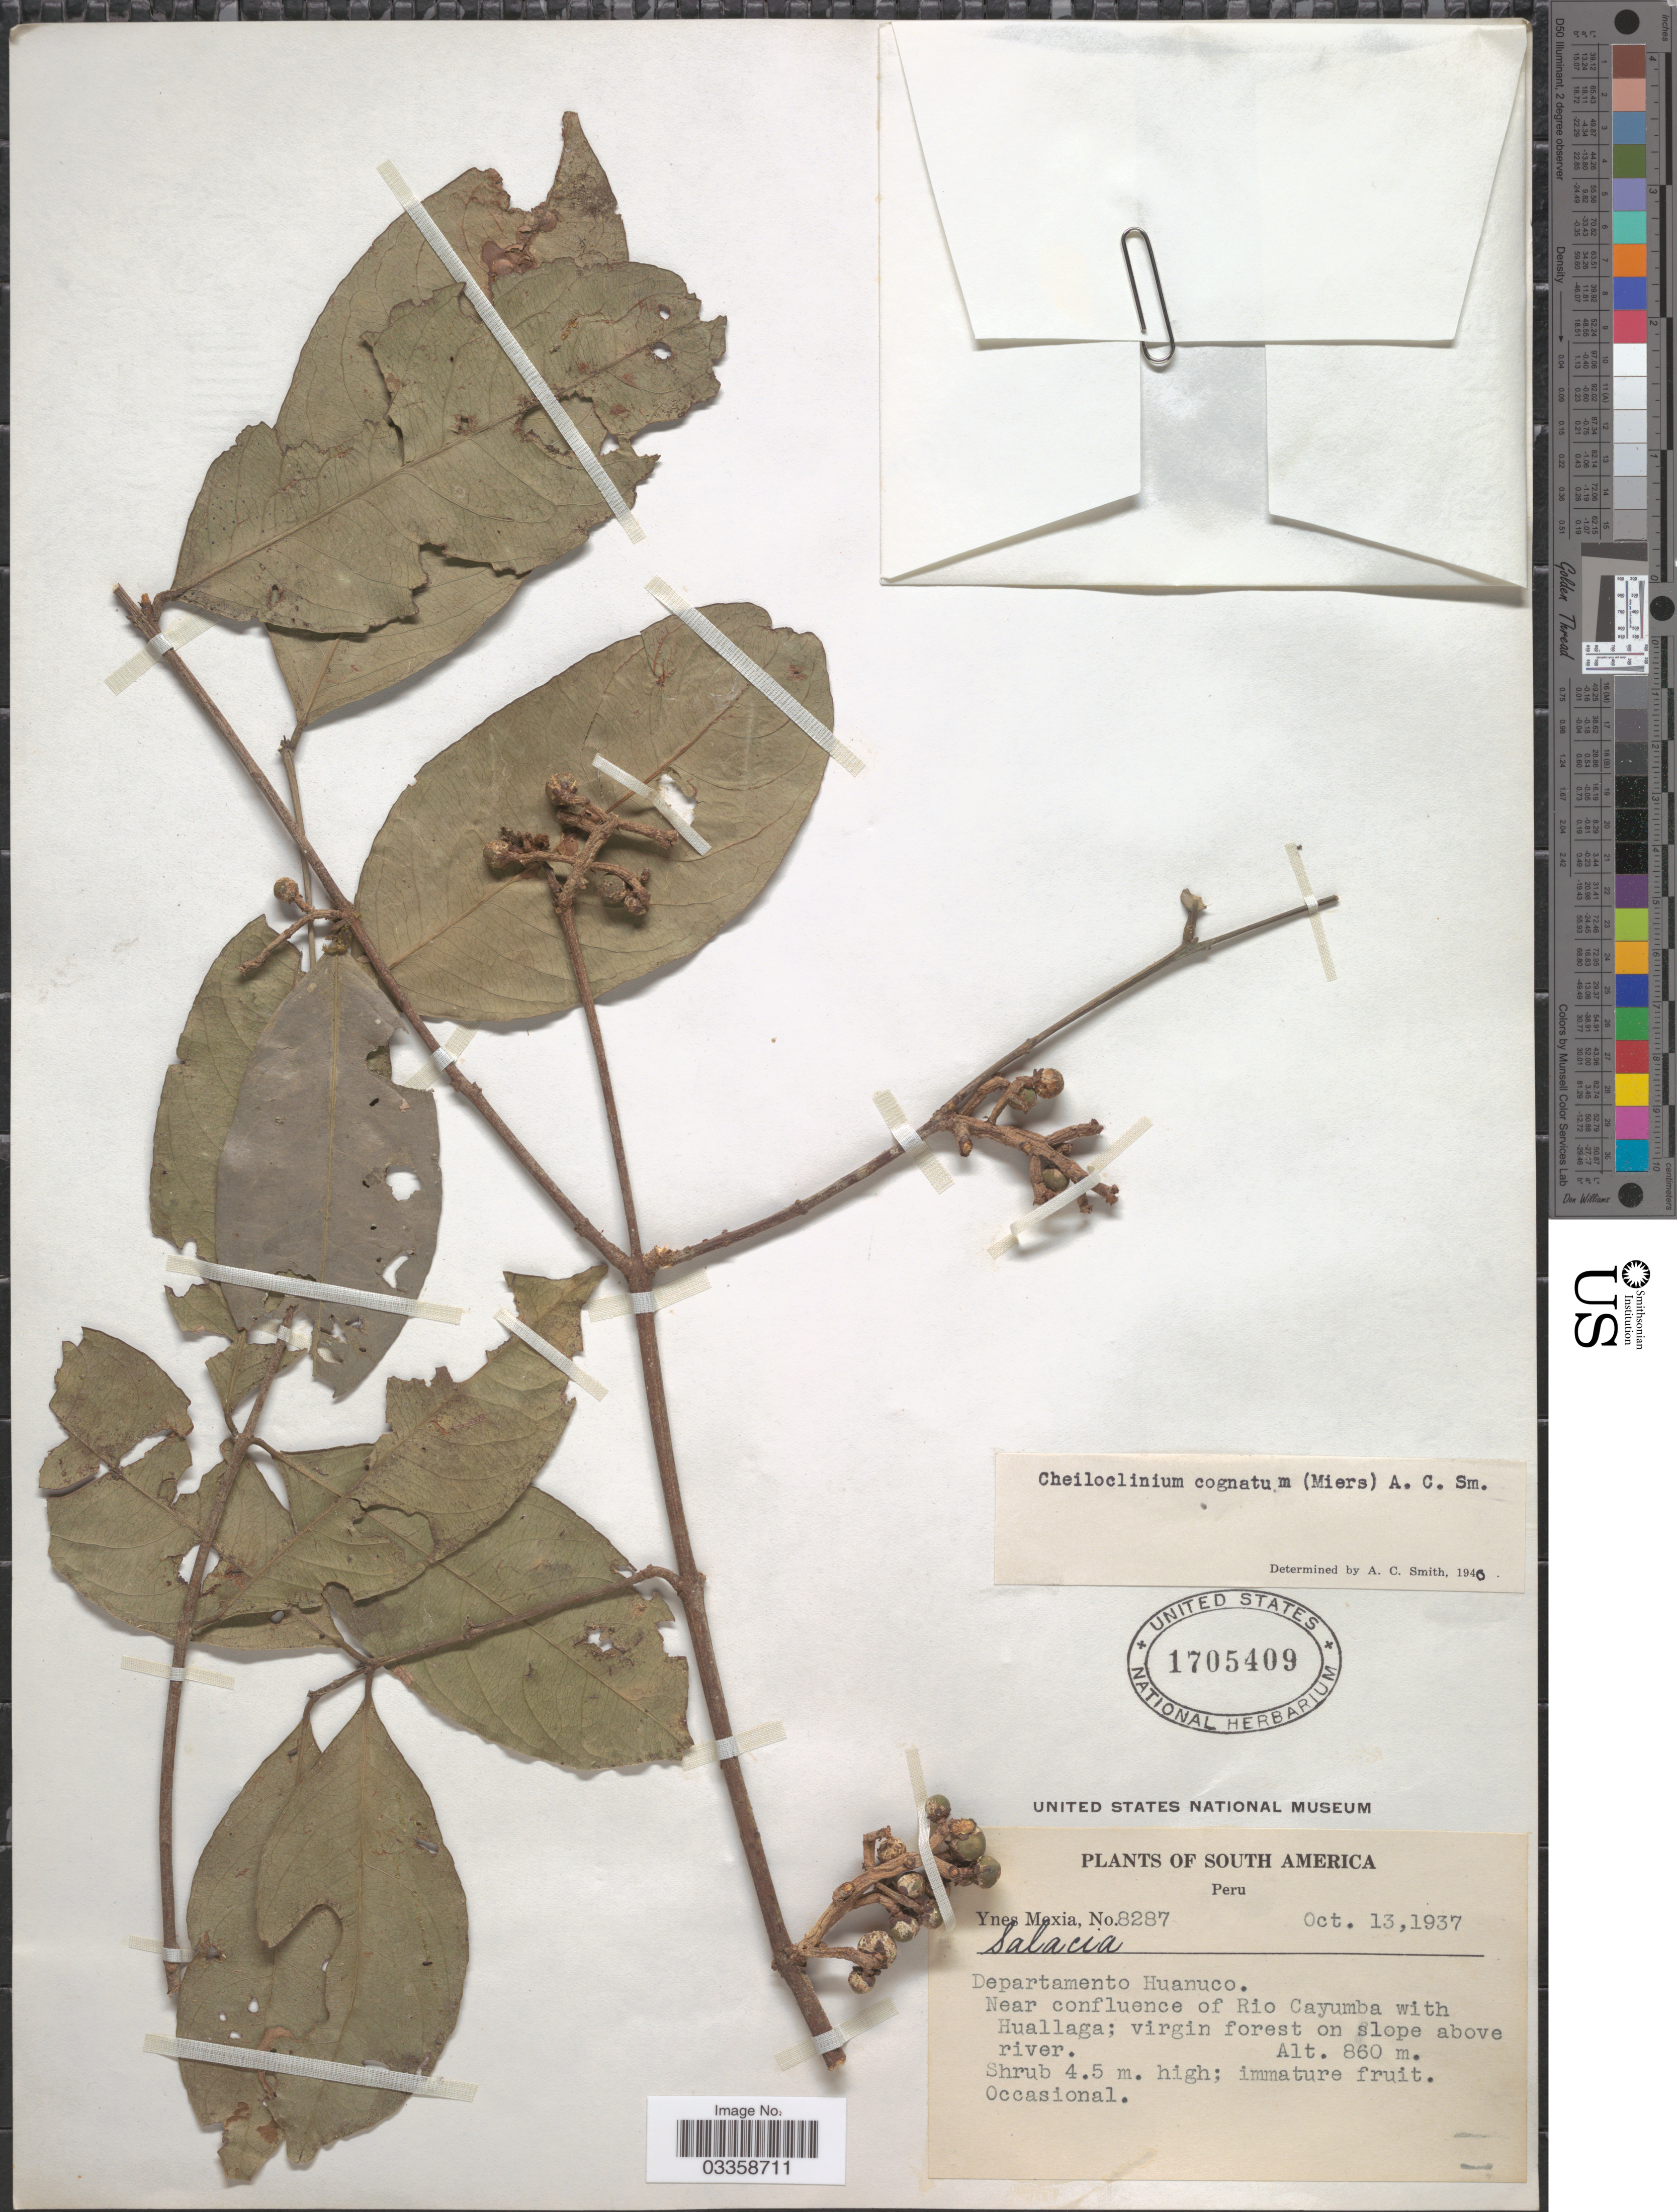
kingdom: Plantae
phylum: Tracheophyta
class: Magnoliopsida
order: Celastrales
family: Celastraceae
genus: Cheiloclinium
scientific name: Cheiloclinium cognatum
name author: (Miers) A.C. Sm.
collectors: Y. Mexia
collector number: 8287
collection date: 1937-10-13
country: Peru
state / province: Huánuco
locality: Departamento Huanuco. Near confluence of Rio Cayumba with Huallaga; virgin forest on slope above river.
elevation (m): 860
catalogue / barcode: US 1705409